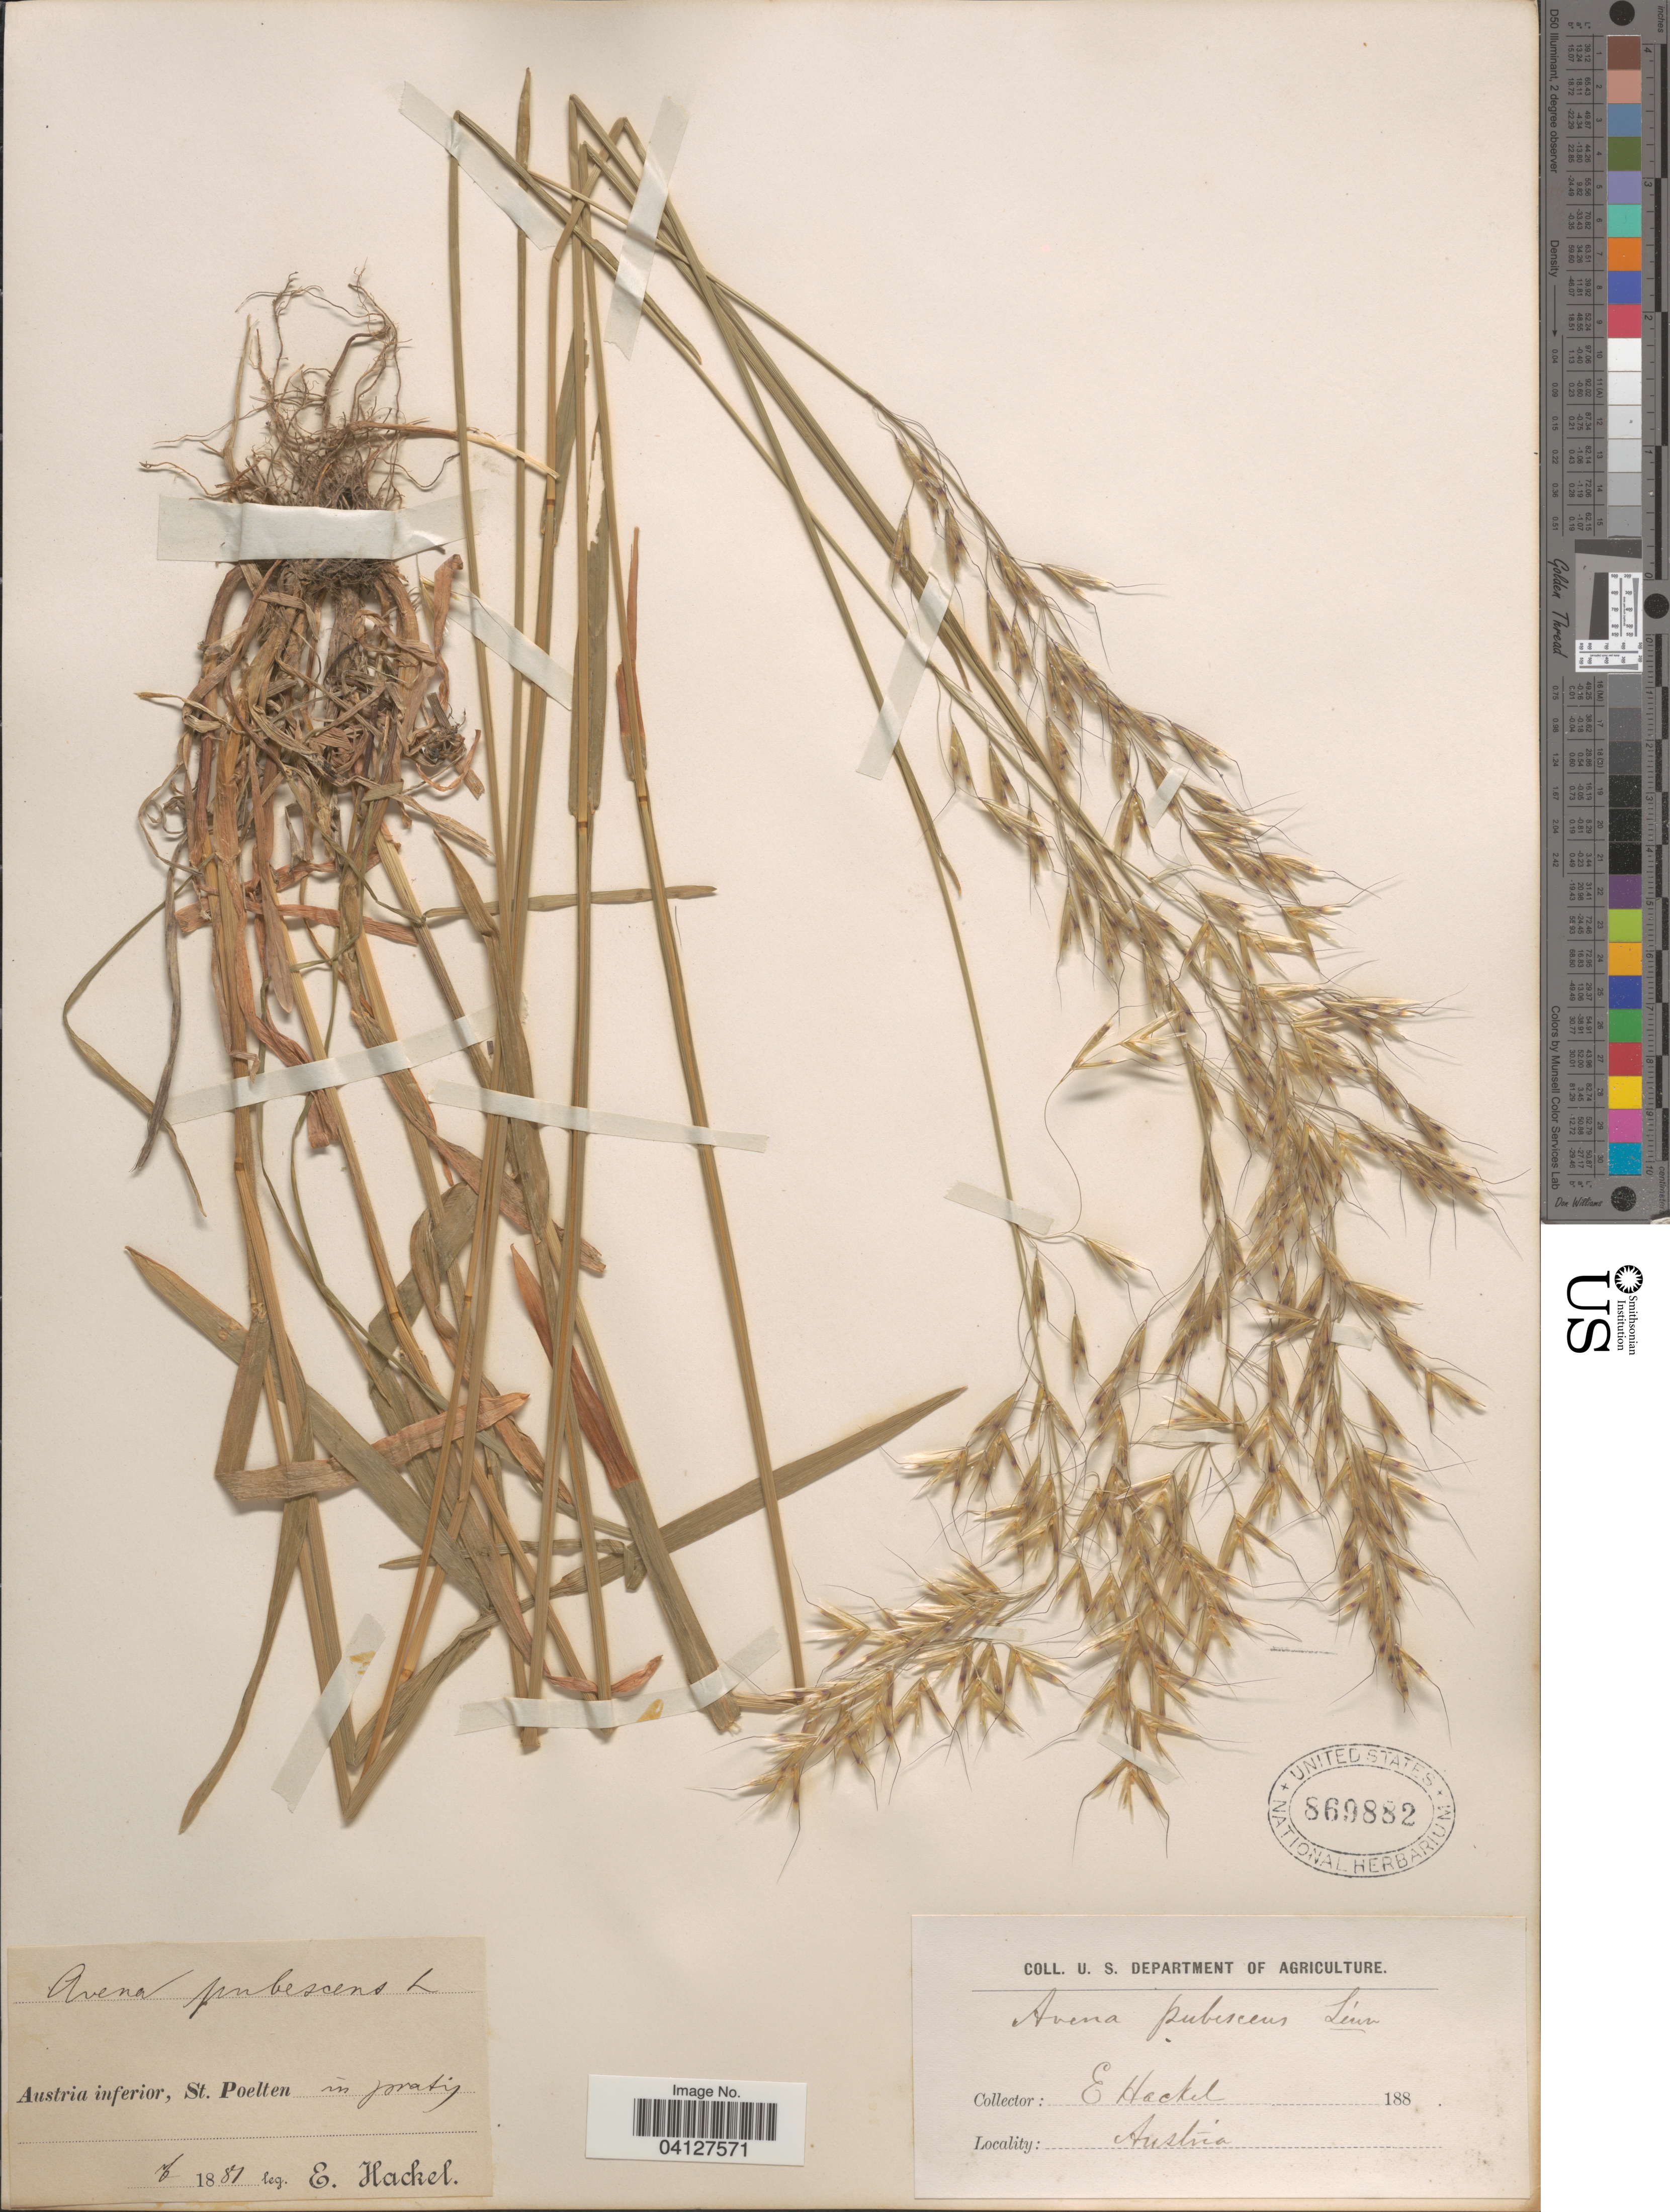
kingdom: Plantae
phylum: Tracheophyta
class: Liliopsida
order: Poales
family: Poaceae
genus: Avena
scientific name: Avena pubescens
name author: Huds.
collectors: E. Hackel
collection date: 1881-06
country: Austria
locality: Austria inferior, St. Poelten in pratig.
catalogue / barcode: US 869882